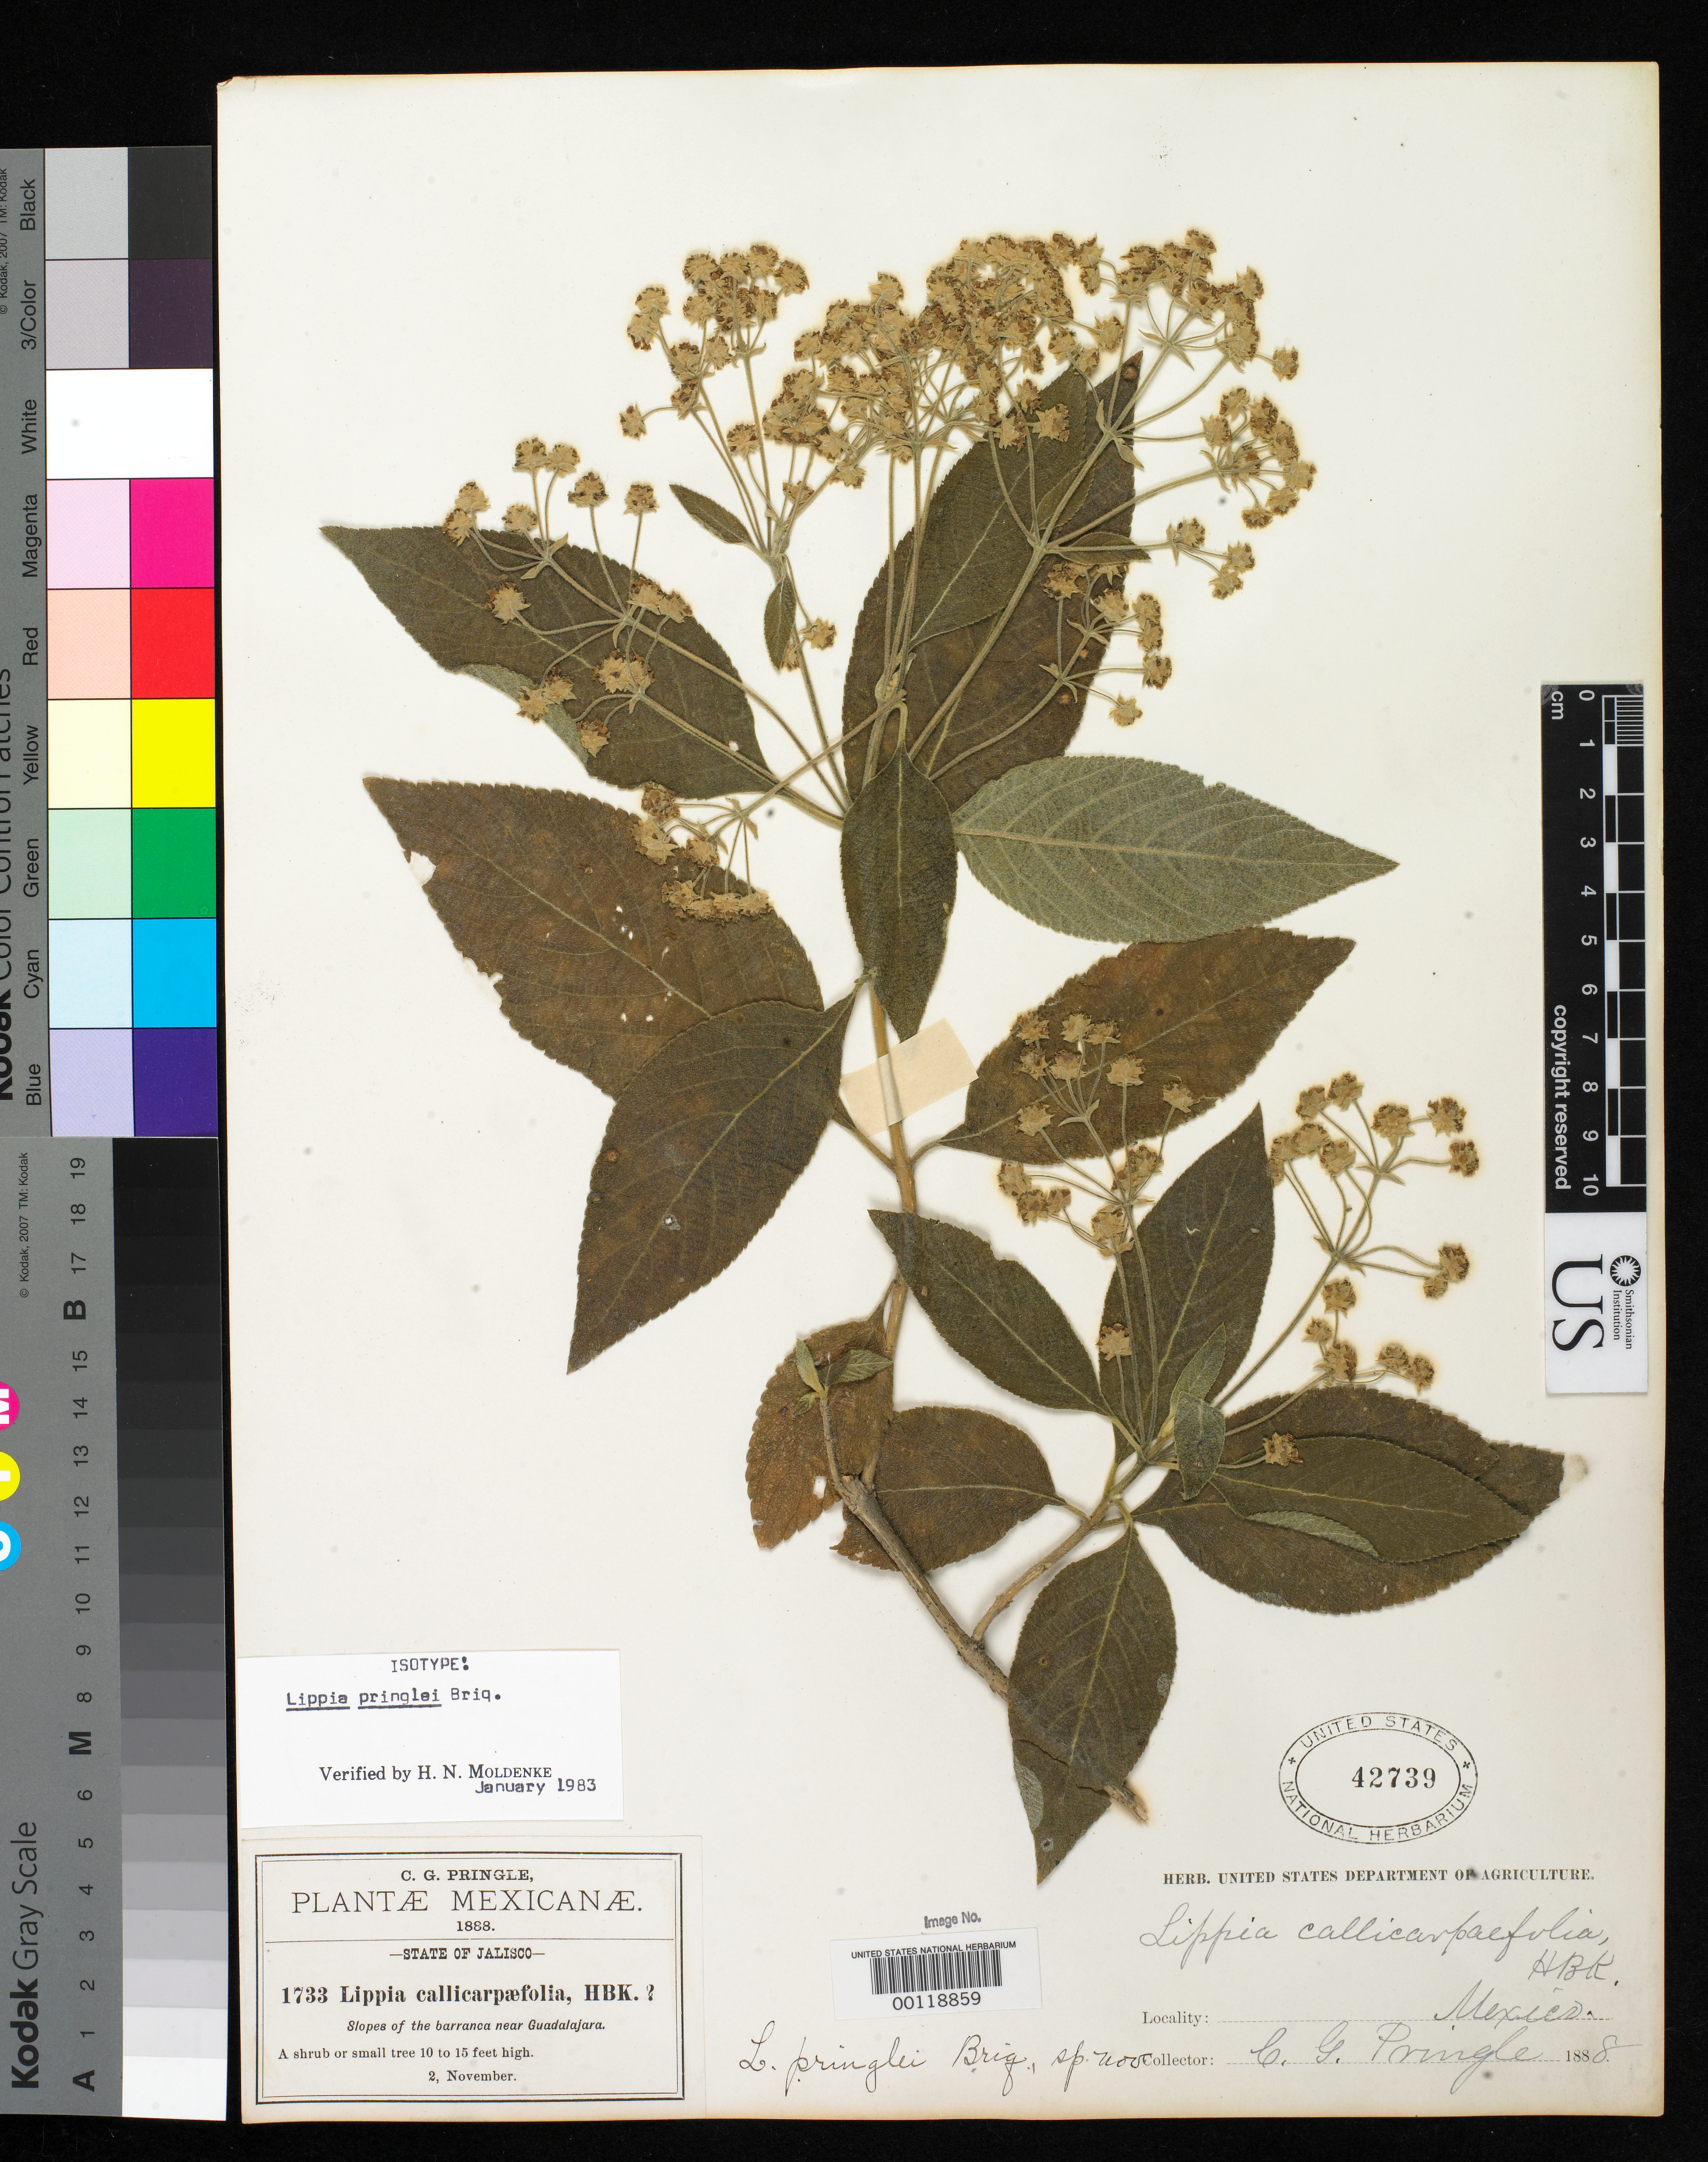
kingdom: Plantae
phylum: Tracheophyta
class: Magnoliopsida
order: Lamiales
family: Verbenaceae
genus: Lippia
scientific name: Lippia pringlei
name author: Briq.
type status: Isotype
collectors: C. G. Pringle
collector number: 1733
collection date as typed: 02 Nov 1888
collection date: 1888-11-02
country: Mexico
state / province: Jalisco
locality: Near Guadalajara.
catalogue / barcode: US 42739